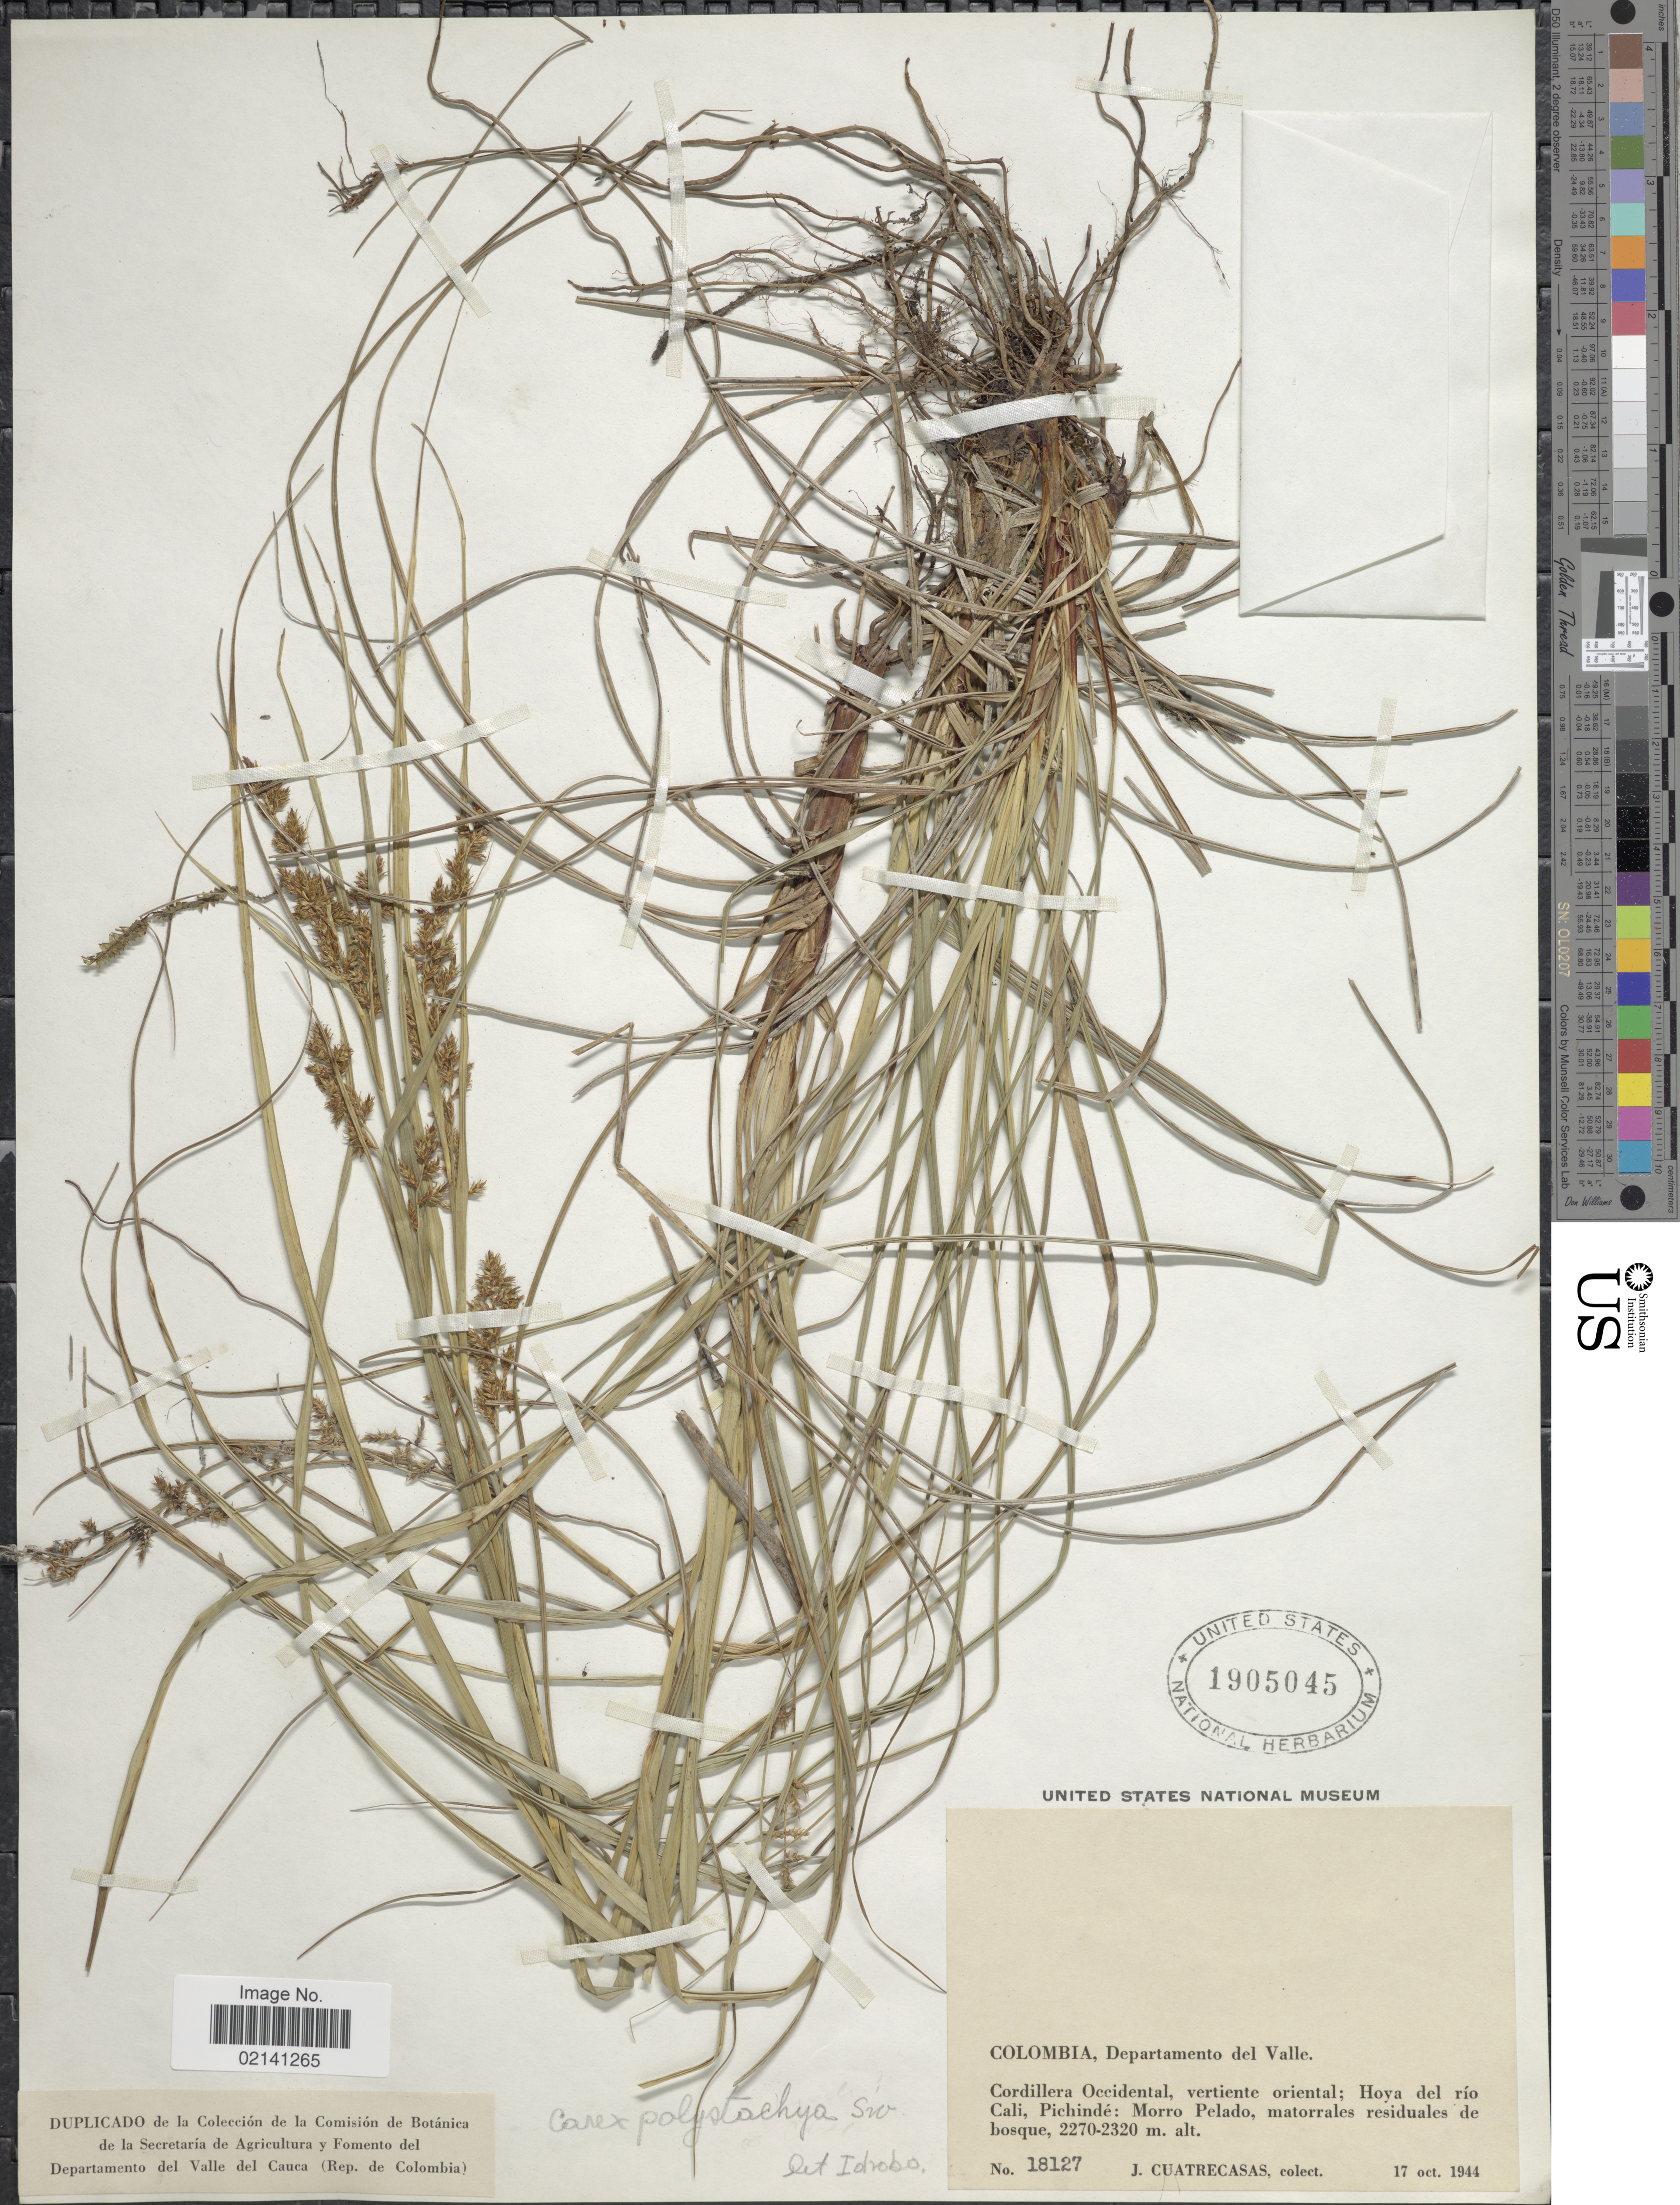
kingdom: Plantae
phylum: Tracheophyta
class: Liliopsida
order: Poales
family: Cyperaceae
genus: Carex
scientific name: Carex polystachya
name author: Sw. ex Wahlenb.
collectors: J. Cuatrecasas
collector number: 18127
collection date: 1944-10-17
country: Colombia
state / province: Valle del Cauca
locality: Departamento del Valle, Cordillera Occidental, vertiente oriental; Hoya del rio Cali, Pichinde: Morro Pelado, matorrales residuales de bosque.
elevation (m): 2270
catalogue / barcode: US 1905045